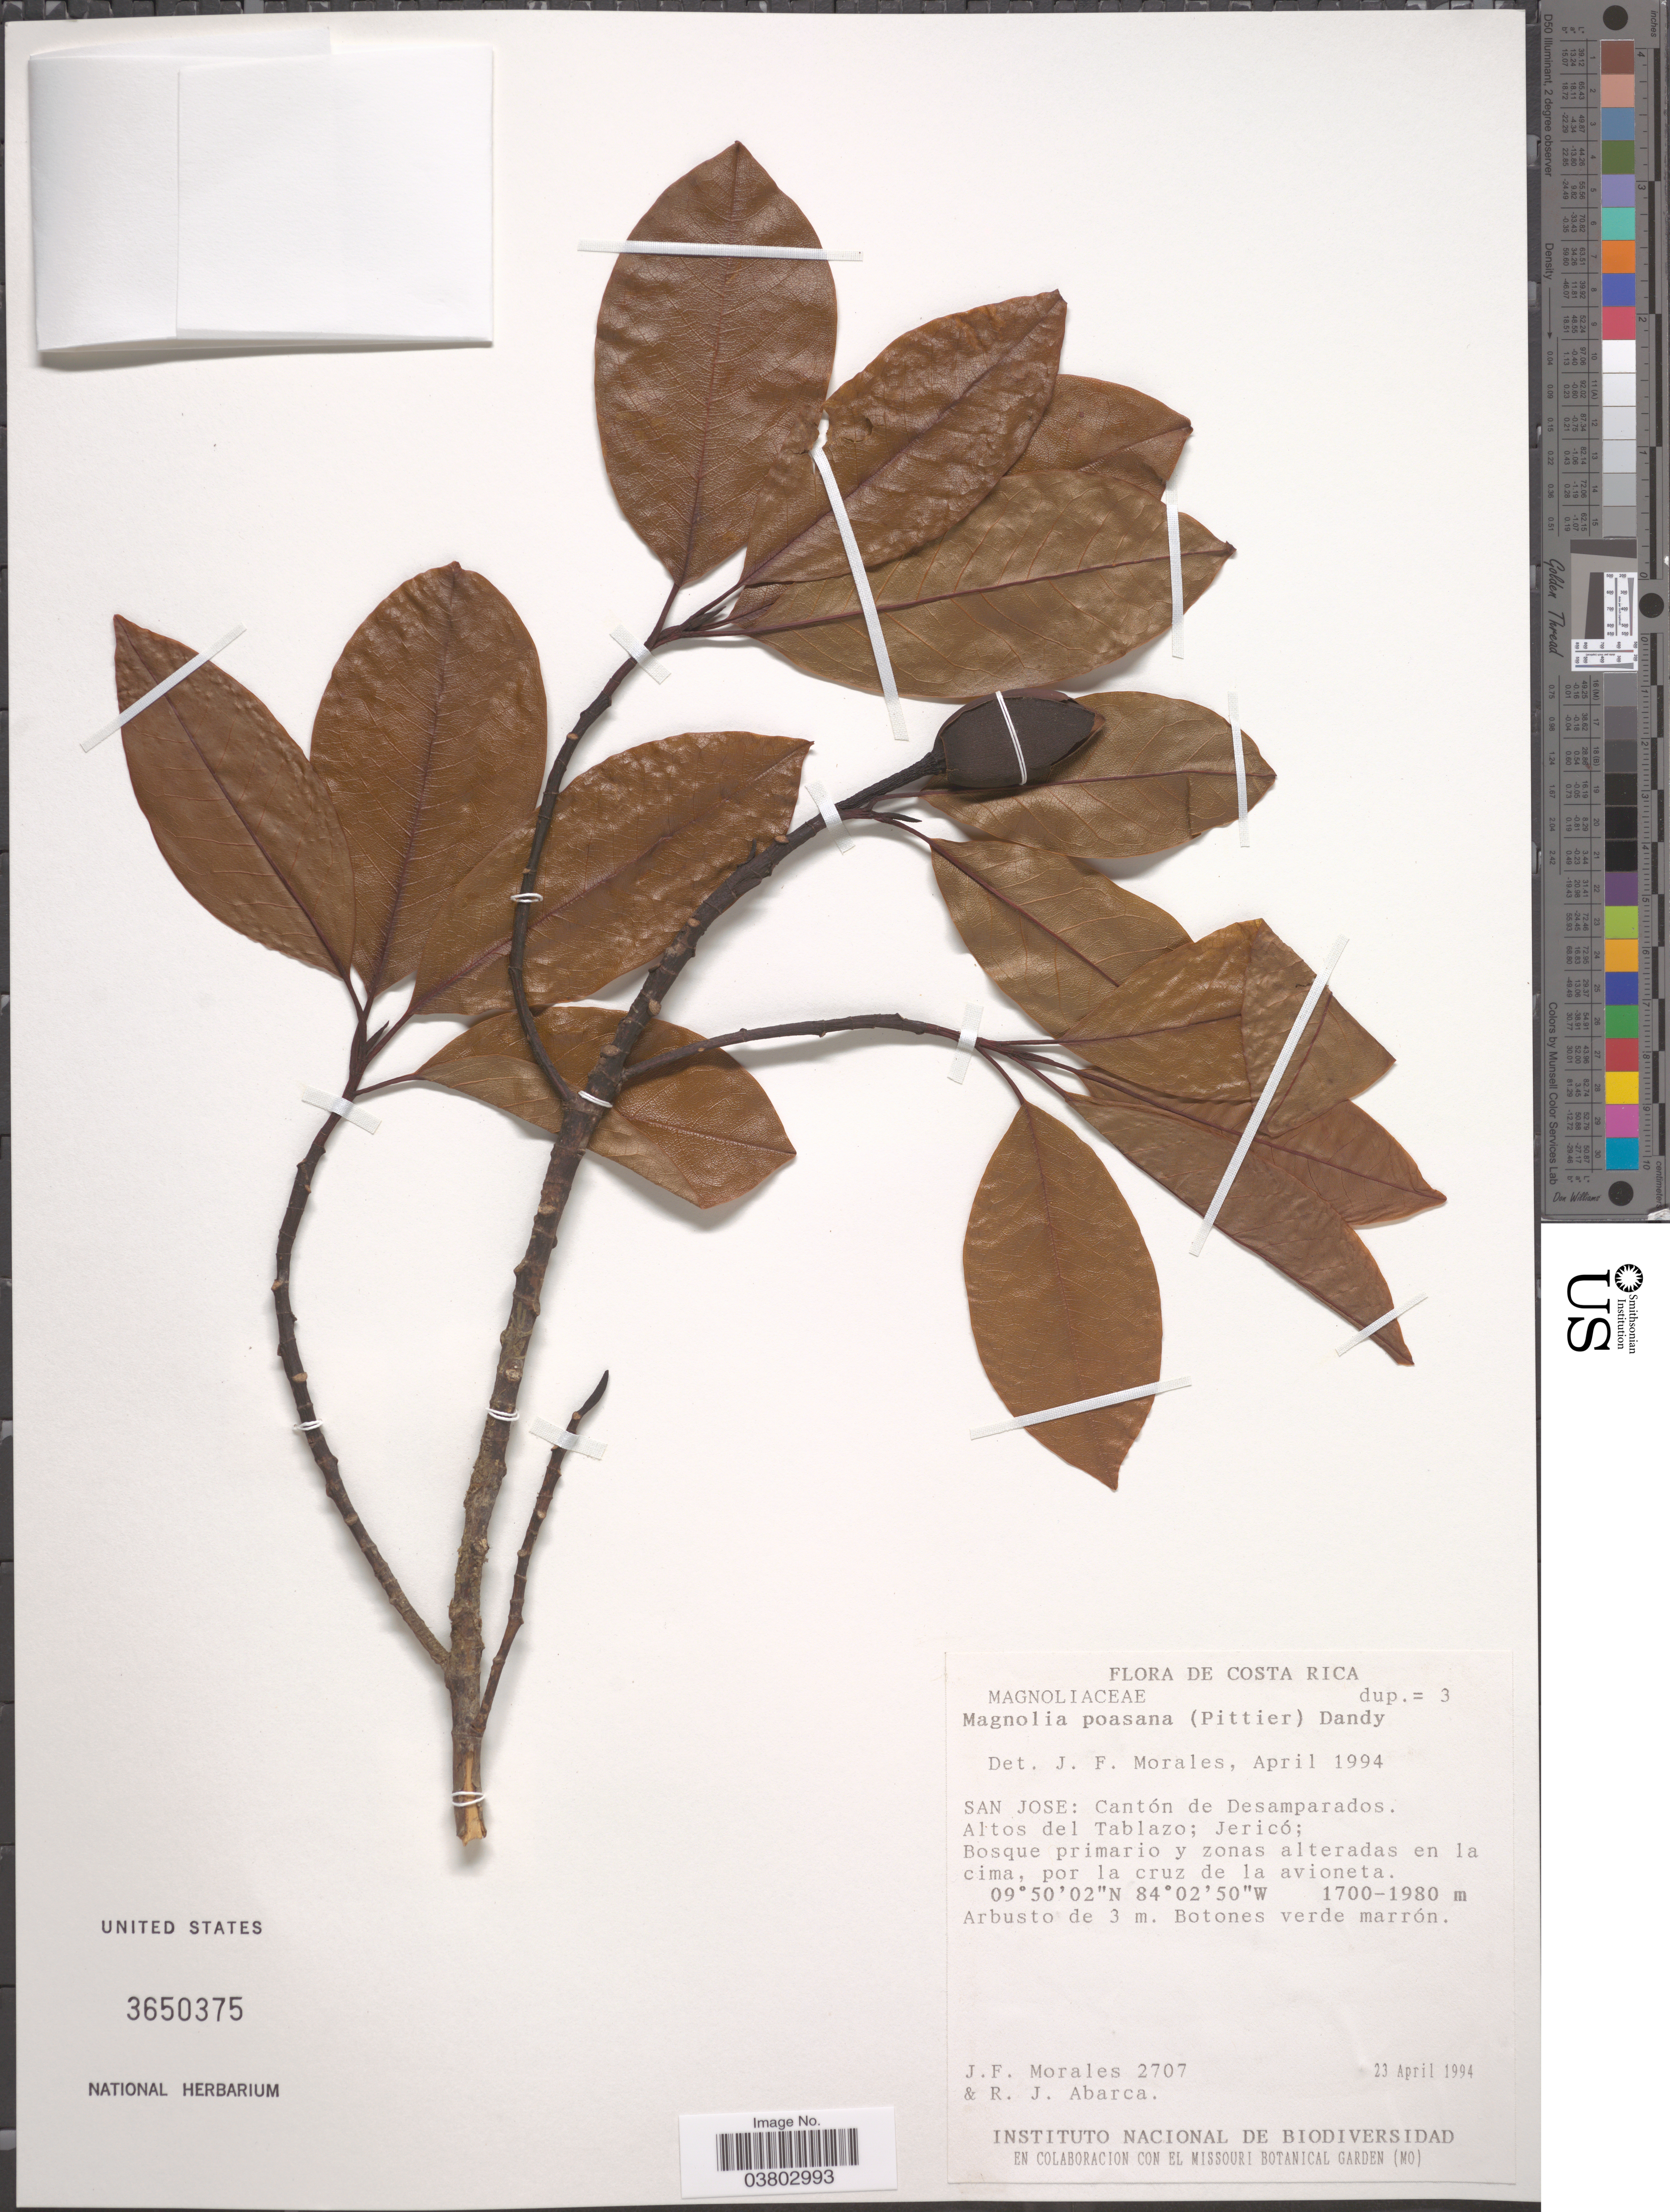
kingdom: Plantae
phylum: Tracheophyta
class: Magnoliopsida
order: Magnoliales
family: Magnoliaceae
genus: Magnolia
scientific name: Magnolia poasana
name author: Dandy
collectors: J. Morales & R. J. Abarca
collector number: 2707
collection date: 1994-04-23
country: Costa Rica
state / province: San José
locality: Cantón de Desamparados. Altos del Tablazo; Jericó; Bosque primario y zonas alteradas en la cima, por la cruz de la avioneta.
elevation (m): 1700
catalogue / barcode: US 3650375